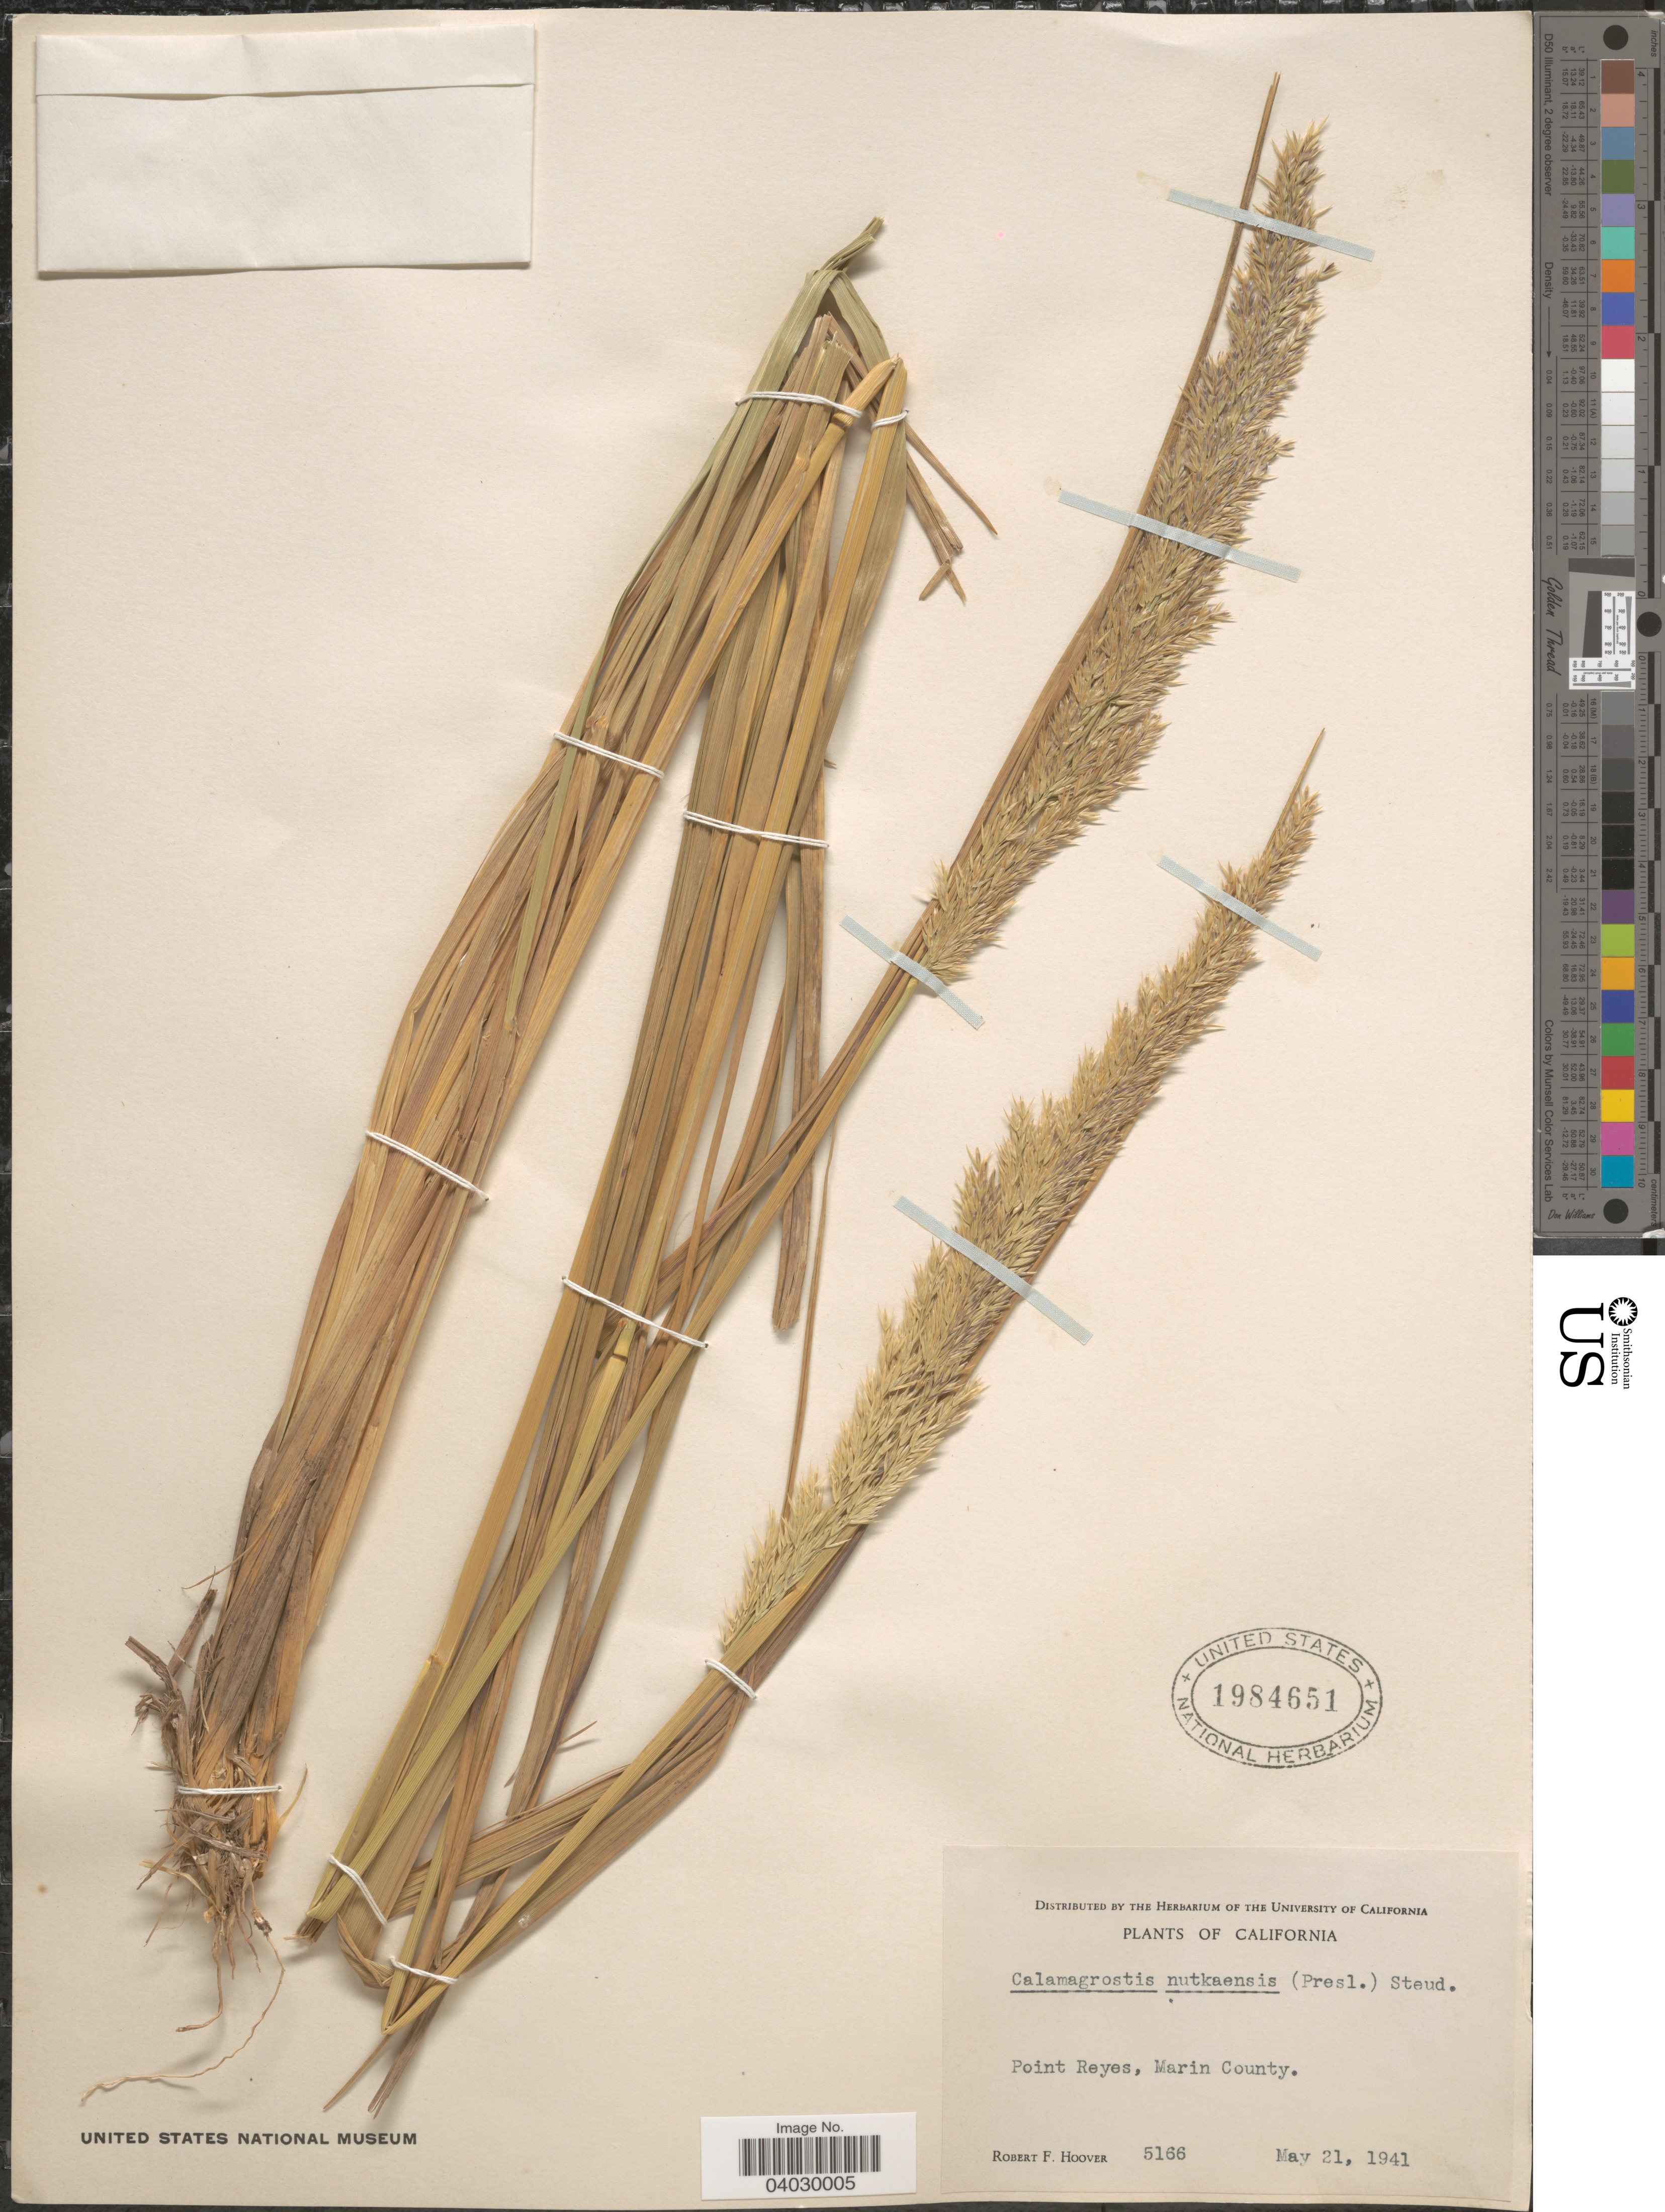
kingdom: Plantae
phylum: Tracheophyta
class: Liliopsida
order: Poales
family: Poaceae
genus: Calamagrostis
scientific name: Calamagrostis nutkaensis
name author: (J. Presl) Steud.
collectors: R. F. Hoover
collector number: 5166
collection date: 1941-05-21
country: United States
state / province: California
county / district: Marin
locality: Point Reyes, Marin County.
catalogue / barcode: US 1984651